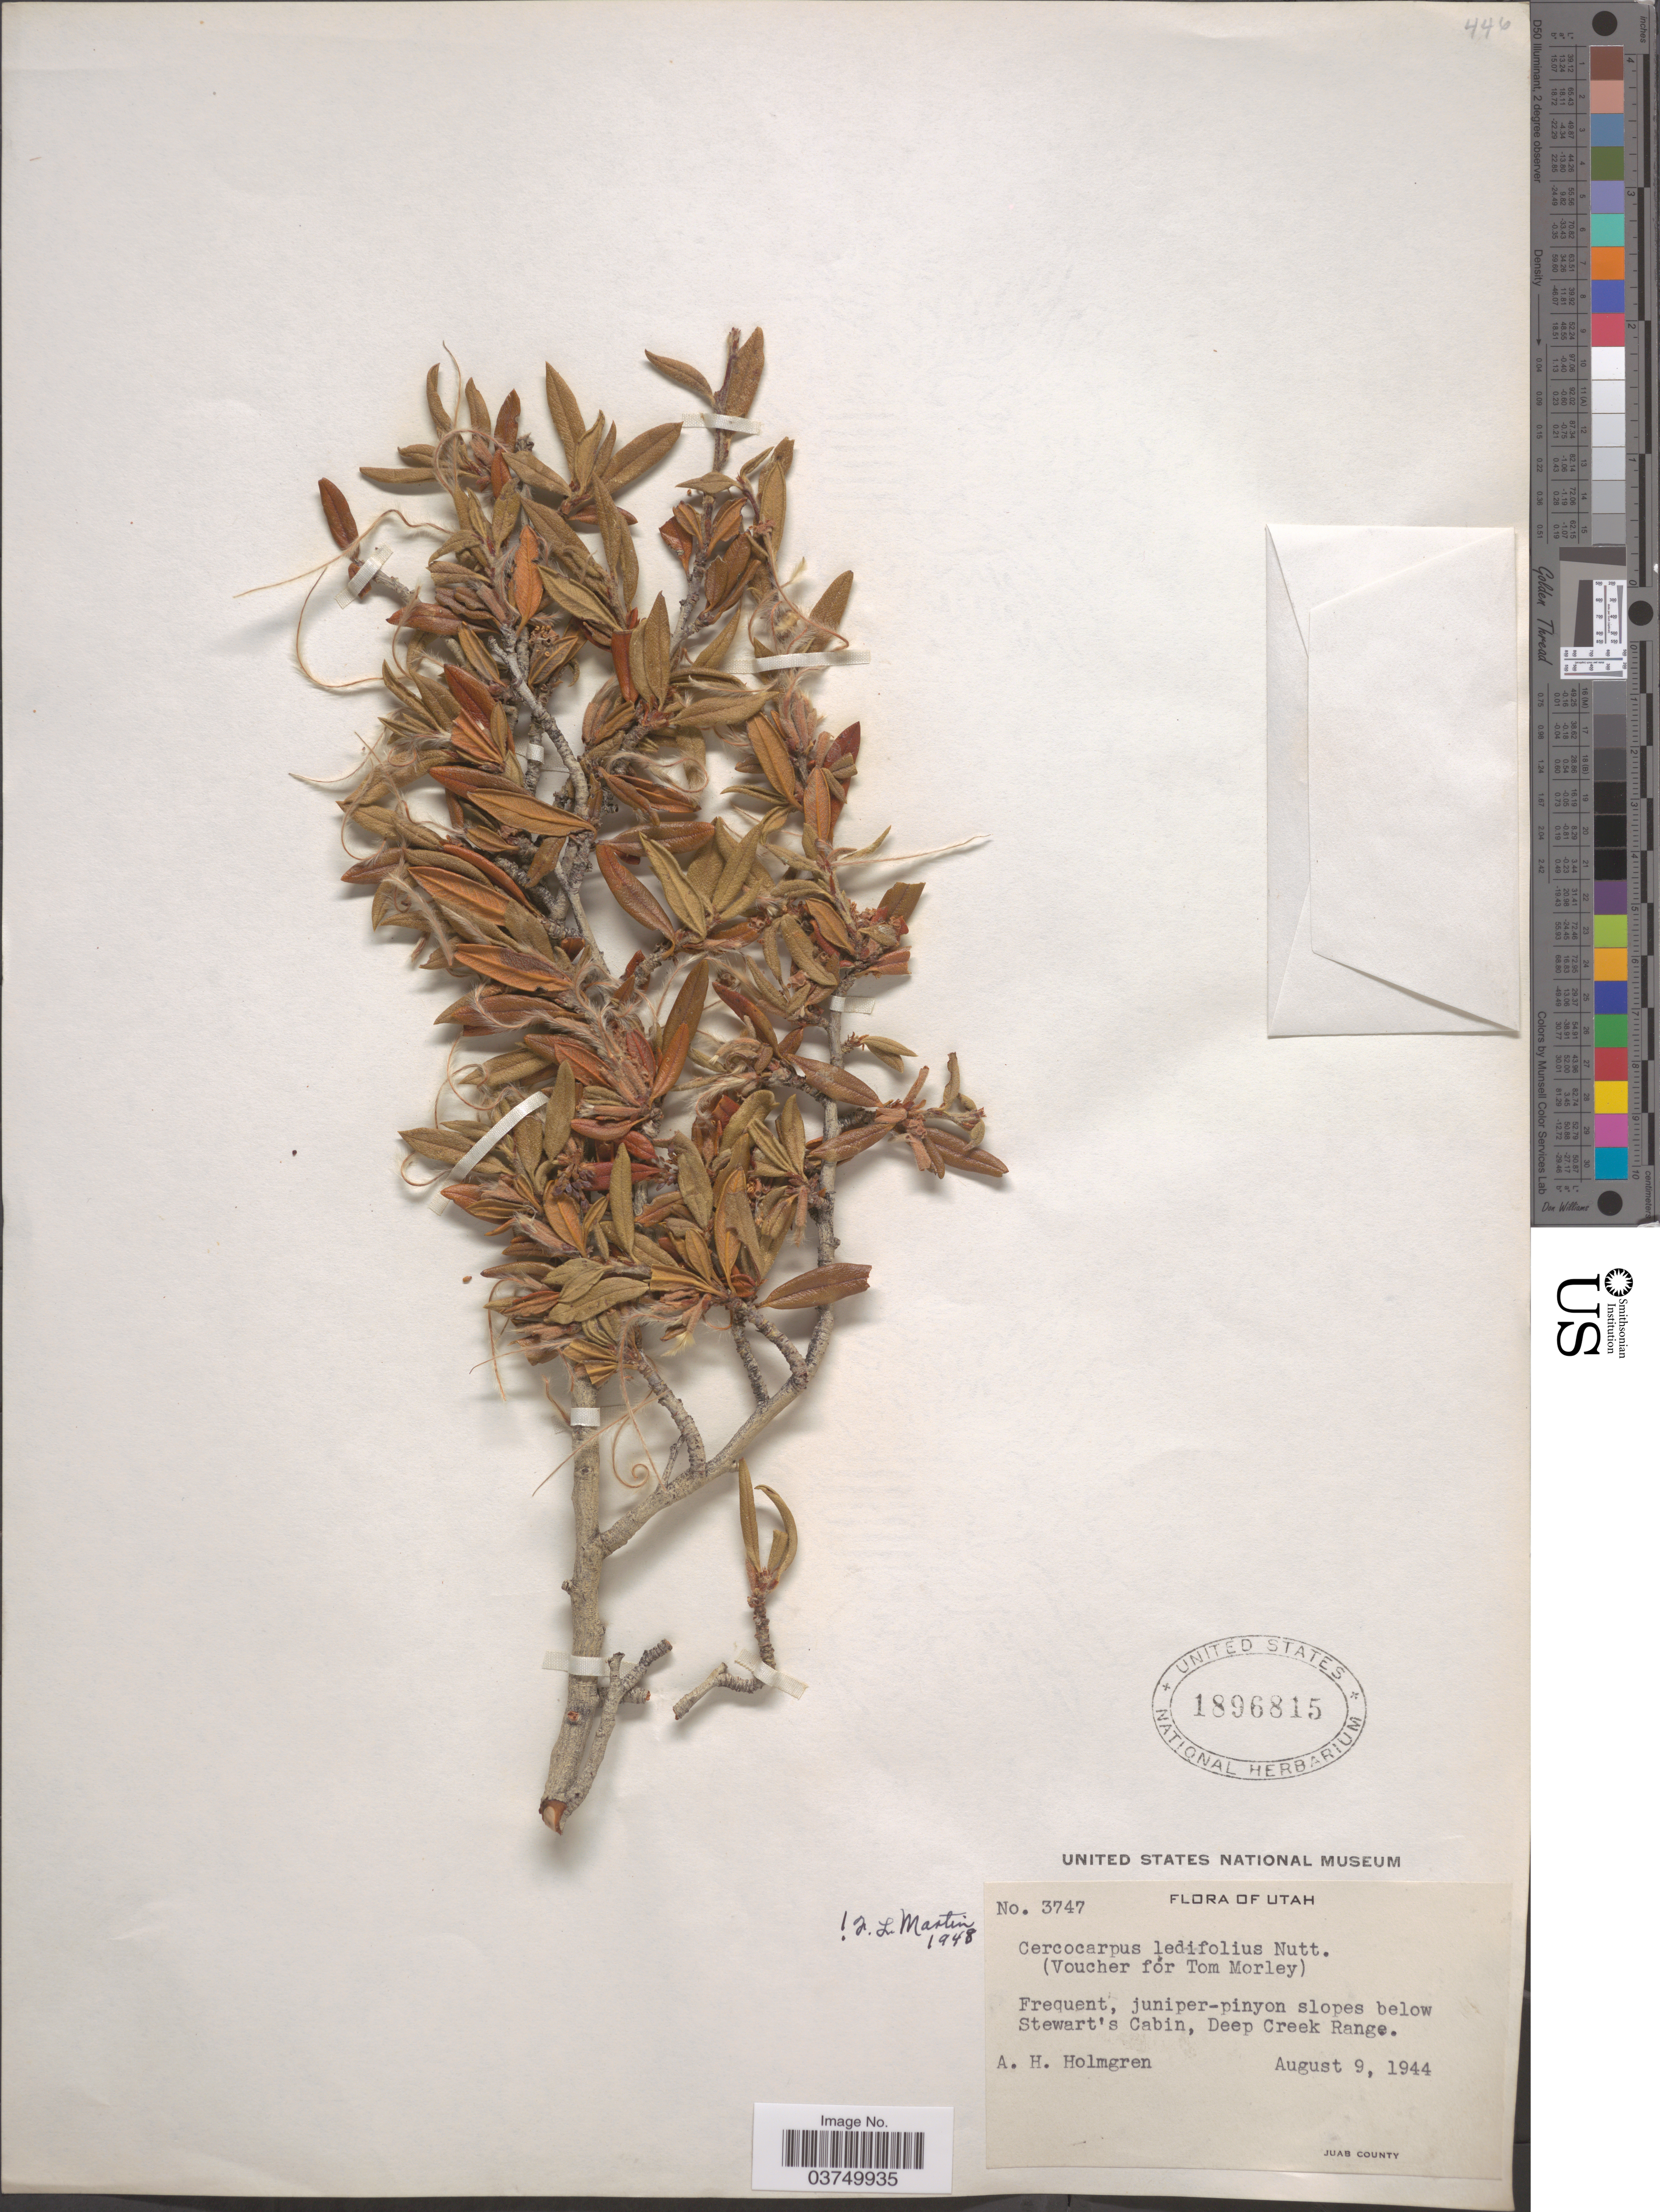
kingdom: Plantae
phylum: Tracheophyta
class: Magnoliopsida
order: Rosales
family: Rosaceae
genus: Cercocarpus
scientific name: Cercocarpus ledifolius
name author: Nutt.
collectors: A. H. Holmgren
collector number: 3747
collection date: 1944-08-09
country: United States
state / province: Utah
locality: Juniper-pinyon slopes below Stewart's Cabin, Deep Creek Range.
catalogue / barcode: US 1896815